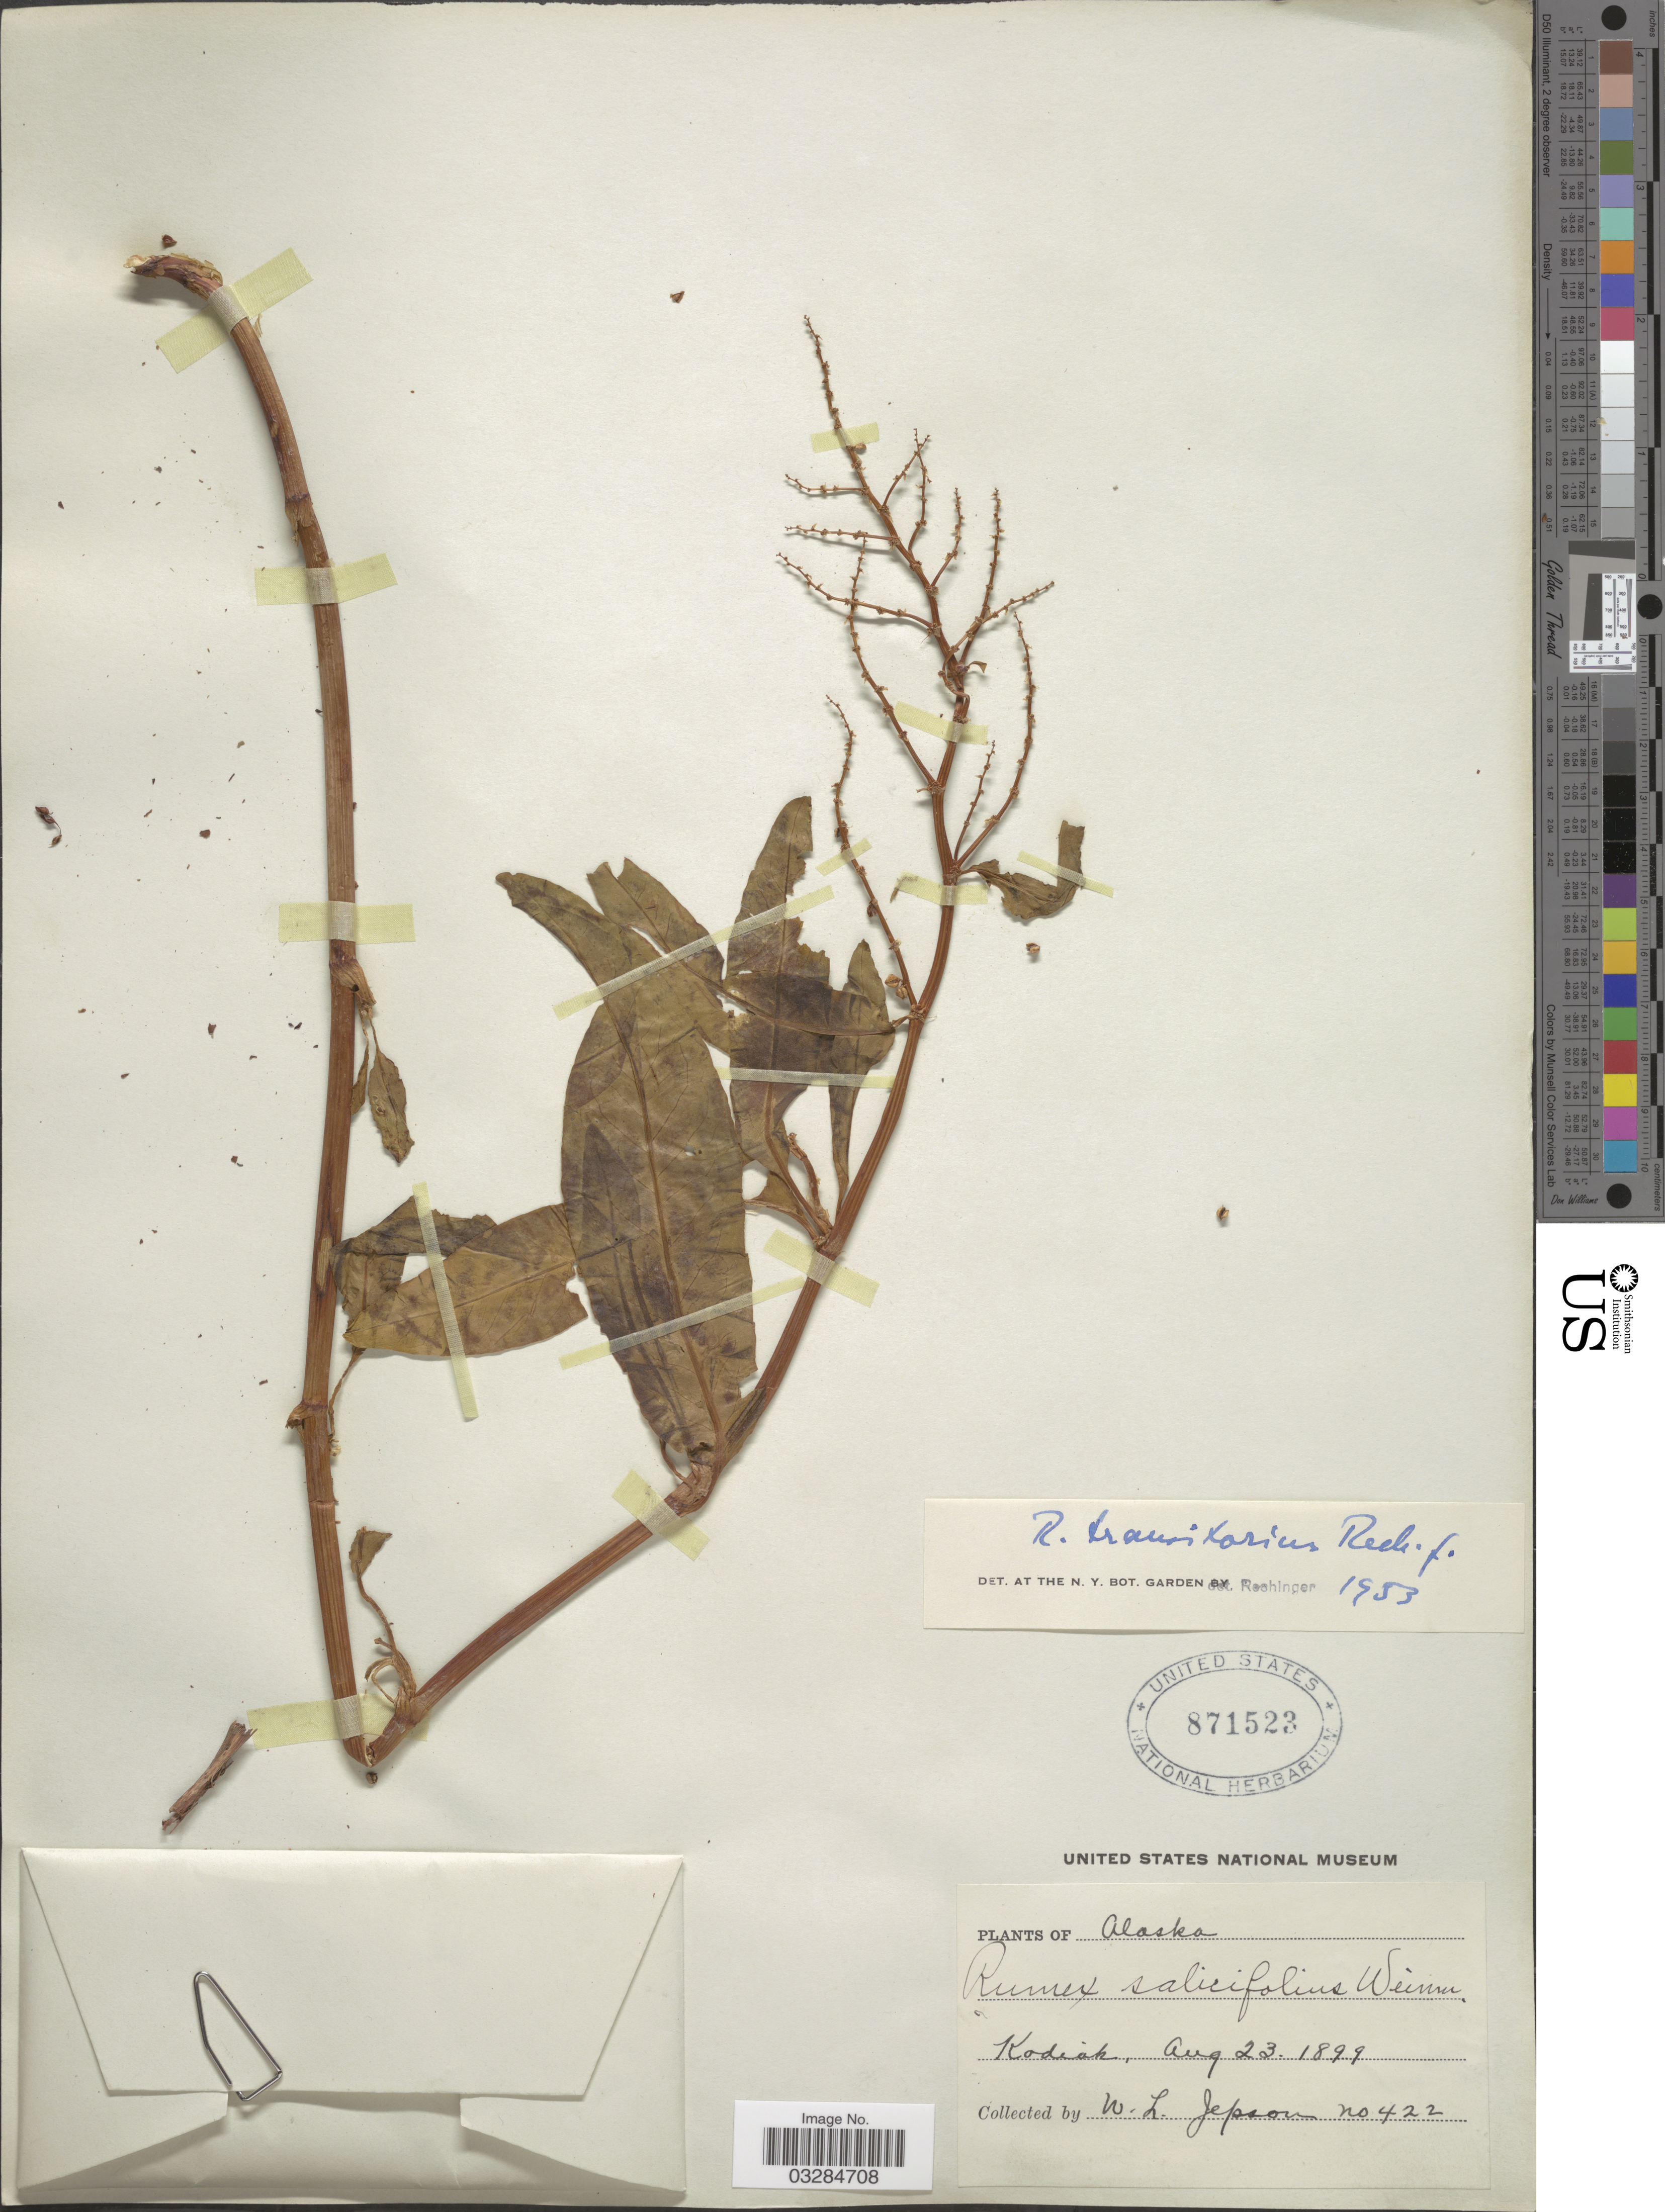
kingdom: Plantae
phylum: Tracheophyta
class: Magnoliopsida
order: Caryophyllales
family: Polygonaceae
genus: Rumex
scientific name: Rumex transitorius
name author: Rech. f.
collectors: W. L. Jepson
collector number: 422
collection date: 1899-08-23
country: United States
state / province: Alaska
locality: Kodiak.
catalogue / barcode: US 871523